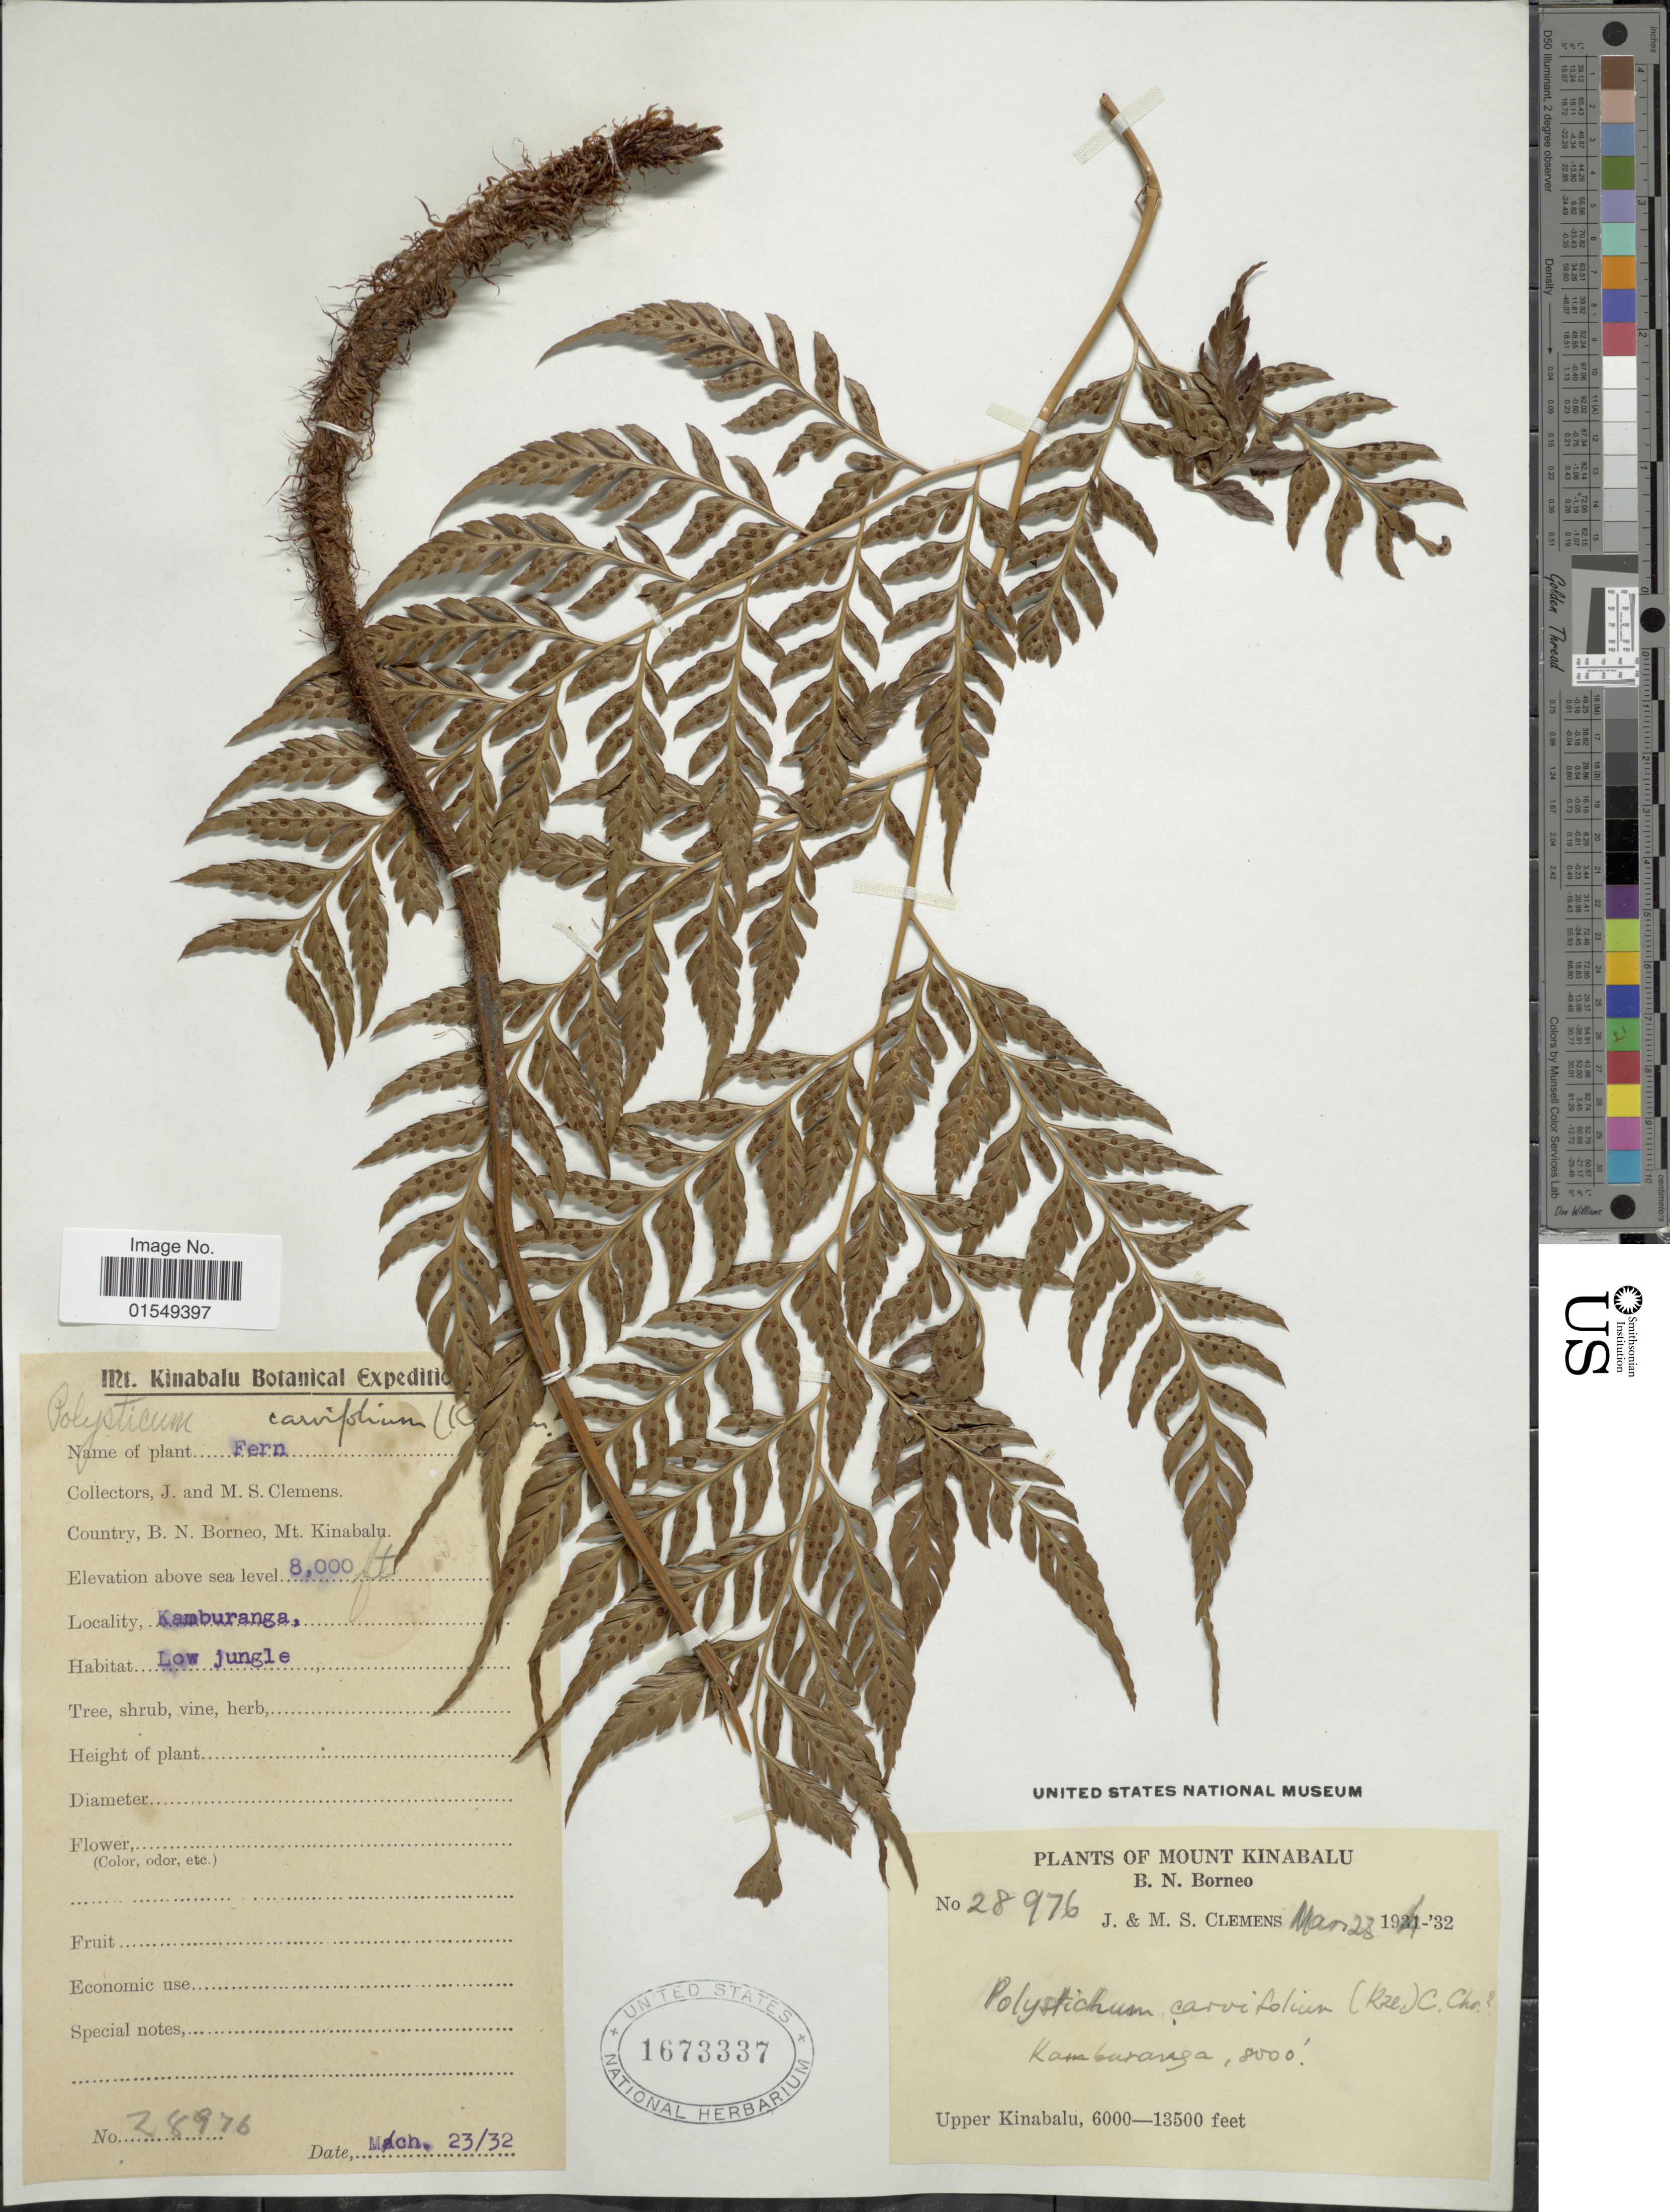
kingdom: Plantae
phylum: Tracheophyta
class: Polypodiopsida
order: Polypodiales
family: Dryopteridaceae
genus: Arachniodes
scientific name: Arachniodes carvifolia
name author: (Kunze) Ching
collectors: J. Clemens & M. S. Clemens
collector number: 28976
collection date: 1932-03-23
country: Malaysia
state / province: Sabah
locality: Mount Kinabalu, B. N. Borneo, Kamburanga, Mt. Kinabalu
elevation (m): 2438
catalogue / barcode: US 1673337